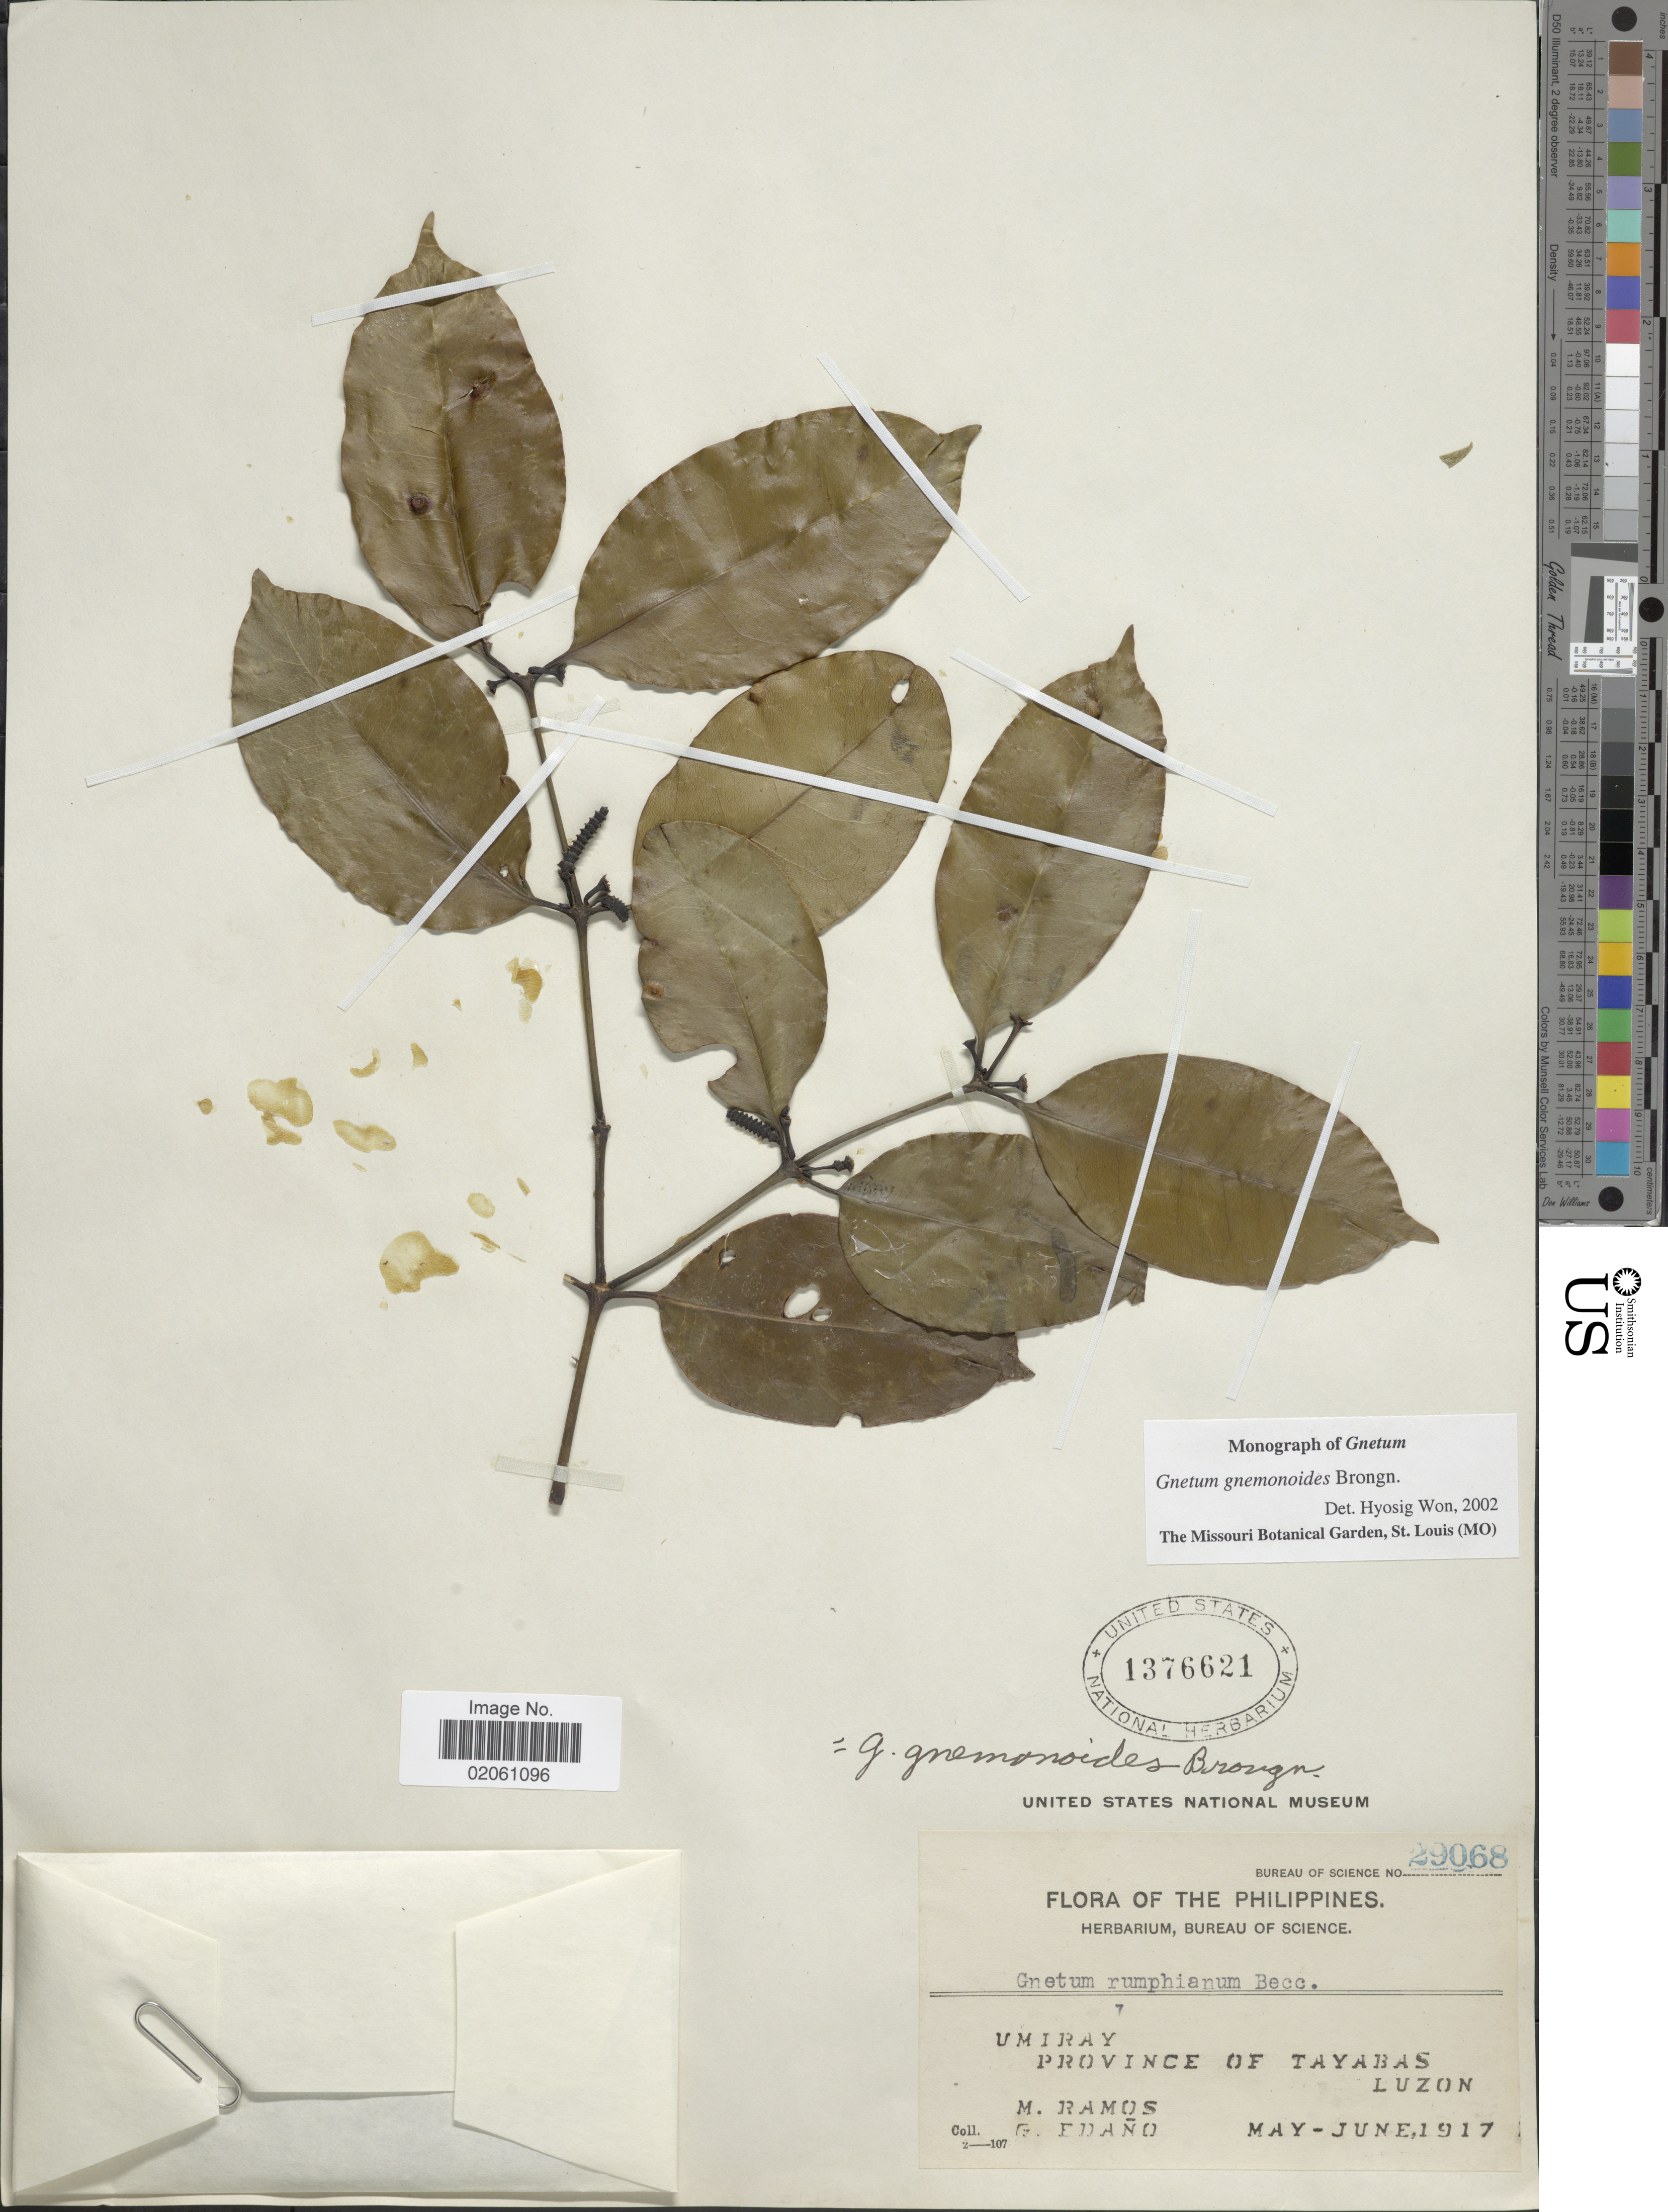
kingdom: Plantae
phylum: Tracheophyta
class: Gnetopsida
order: Gnetales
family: Gnetaceae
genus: Gnetum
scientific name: Gnetum gnemonoides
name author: Brongn.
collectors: M. Ramos & G. Edaño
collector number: Bureau of Science 29068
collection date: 1917-05/1917-06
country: Philippines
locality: Umiray. Province of Tayabas. Luzon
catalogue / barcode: US 1376621